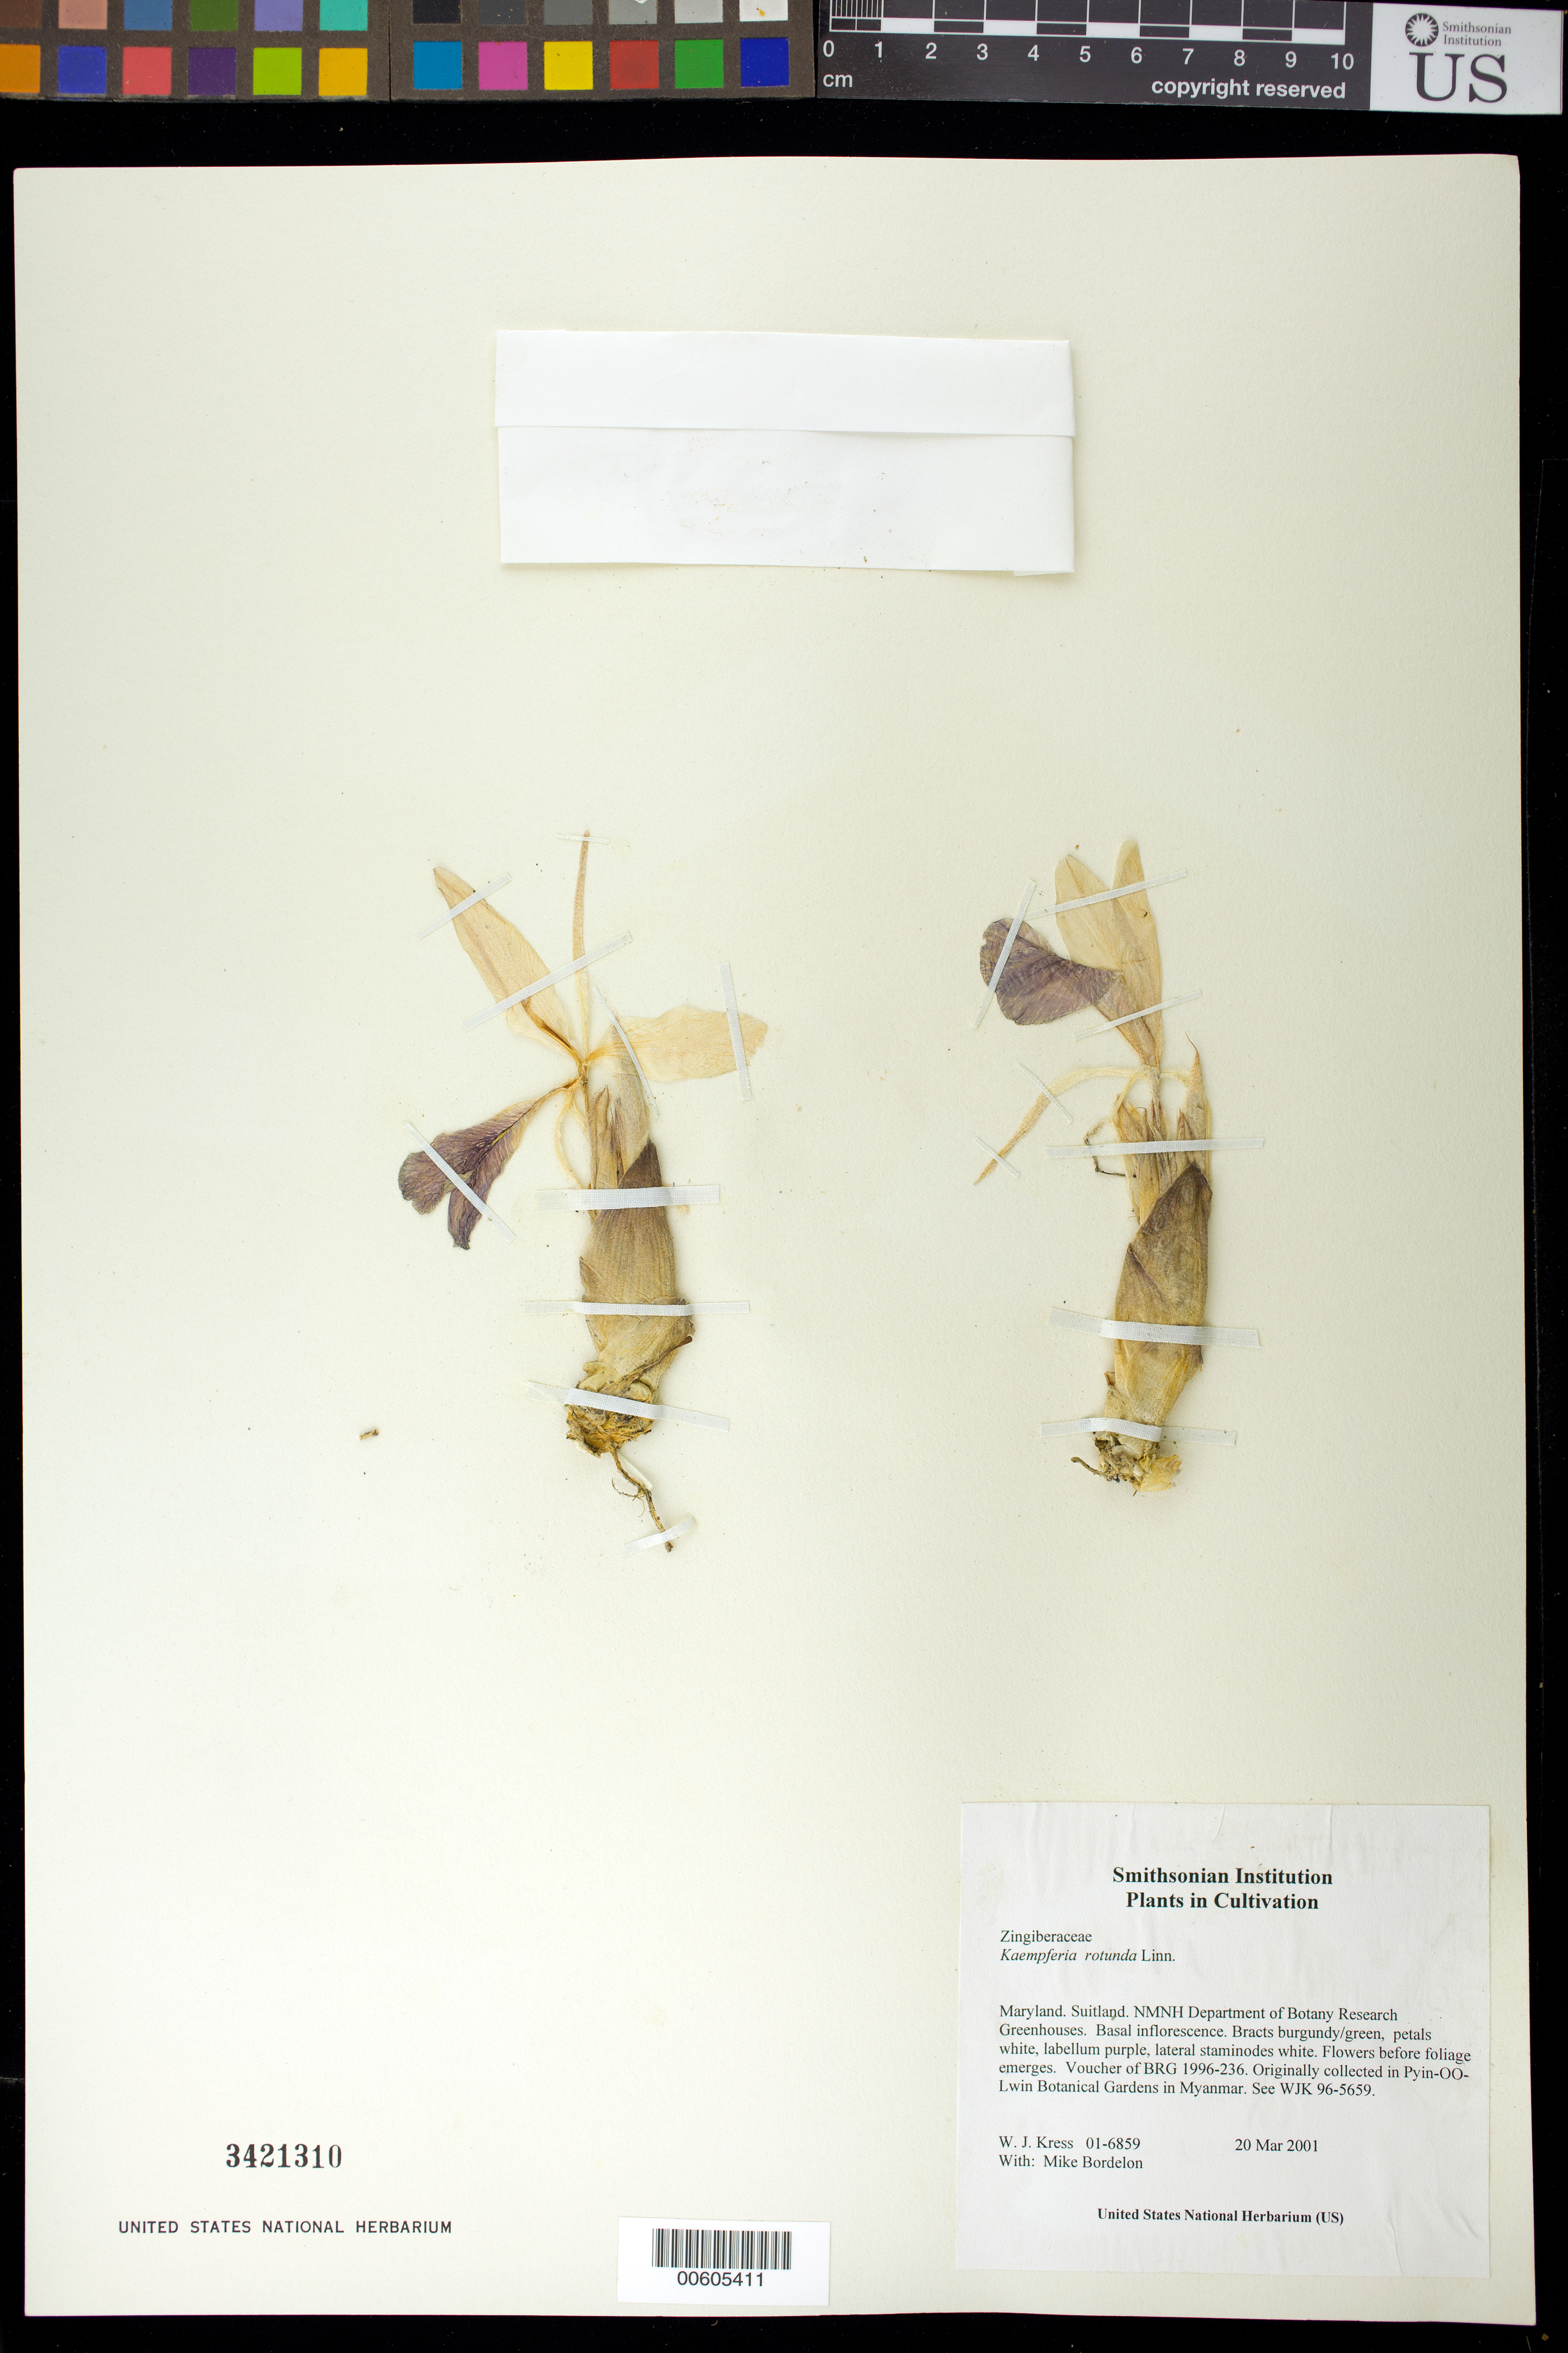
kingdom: Plantae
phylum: Tracheophyta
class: Liliopsida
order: Zingiberales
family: Zingiberaceae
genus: Kaempferia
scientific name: Kaempferia rotunda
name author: L.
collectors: W. J. Kress & M. Bordelon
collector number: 01-6859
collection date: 2001-03-20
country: United States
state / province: Maryland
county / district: Prince George's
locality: NMNH Botany Research Greenhouses. Suitland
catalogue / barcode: US 3421310